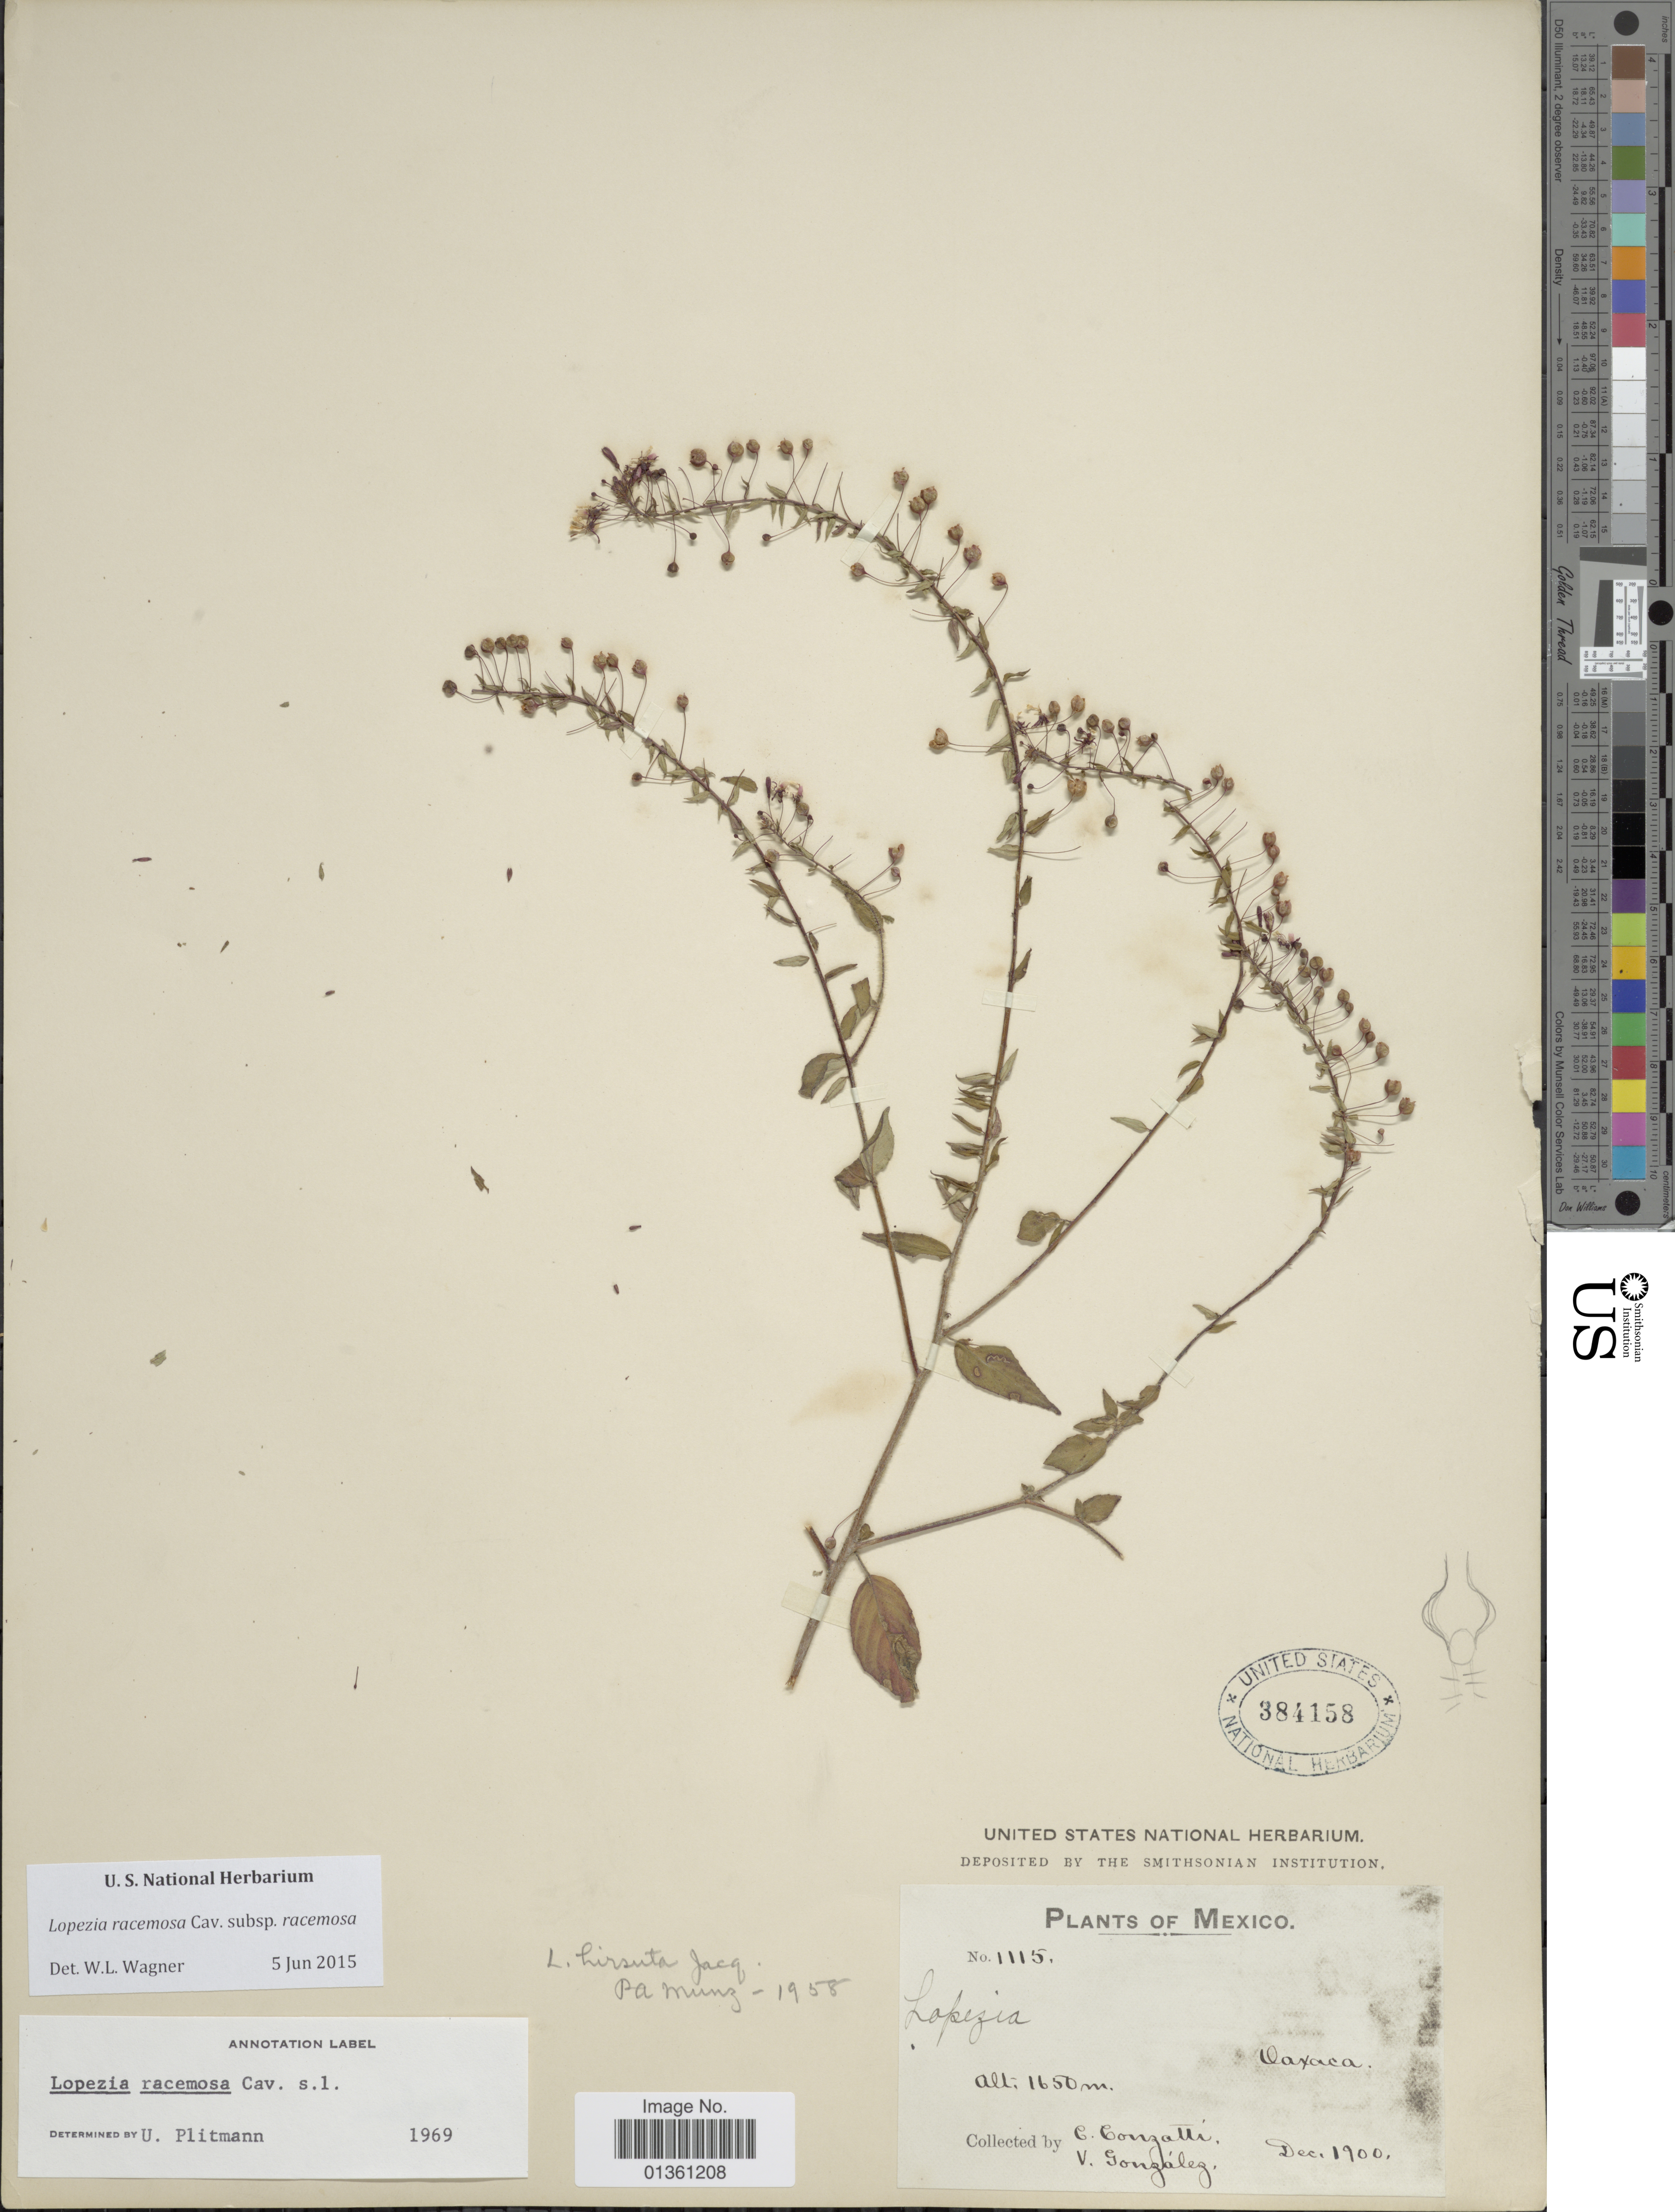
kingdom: Plantae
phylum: Tracheophyta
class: Magnoliopsida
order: Myrtales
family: Onagraceae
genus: Lopezia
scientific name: Lopezia racemosa subsp. racemosa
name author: Cav.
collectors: C. Conzatti & V. González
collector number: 1115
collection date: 1900-12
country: Mexico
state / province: Oaxaca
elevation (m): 1650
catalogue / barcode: US 384158